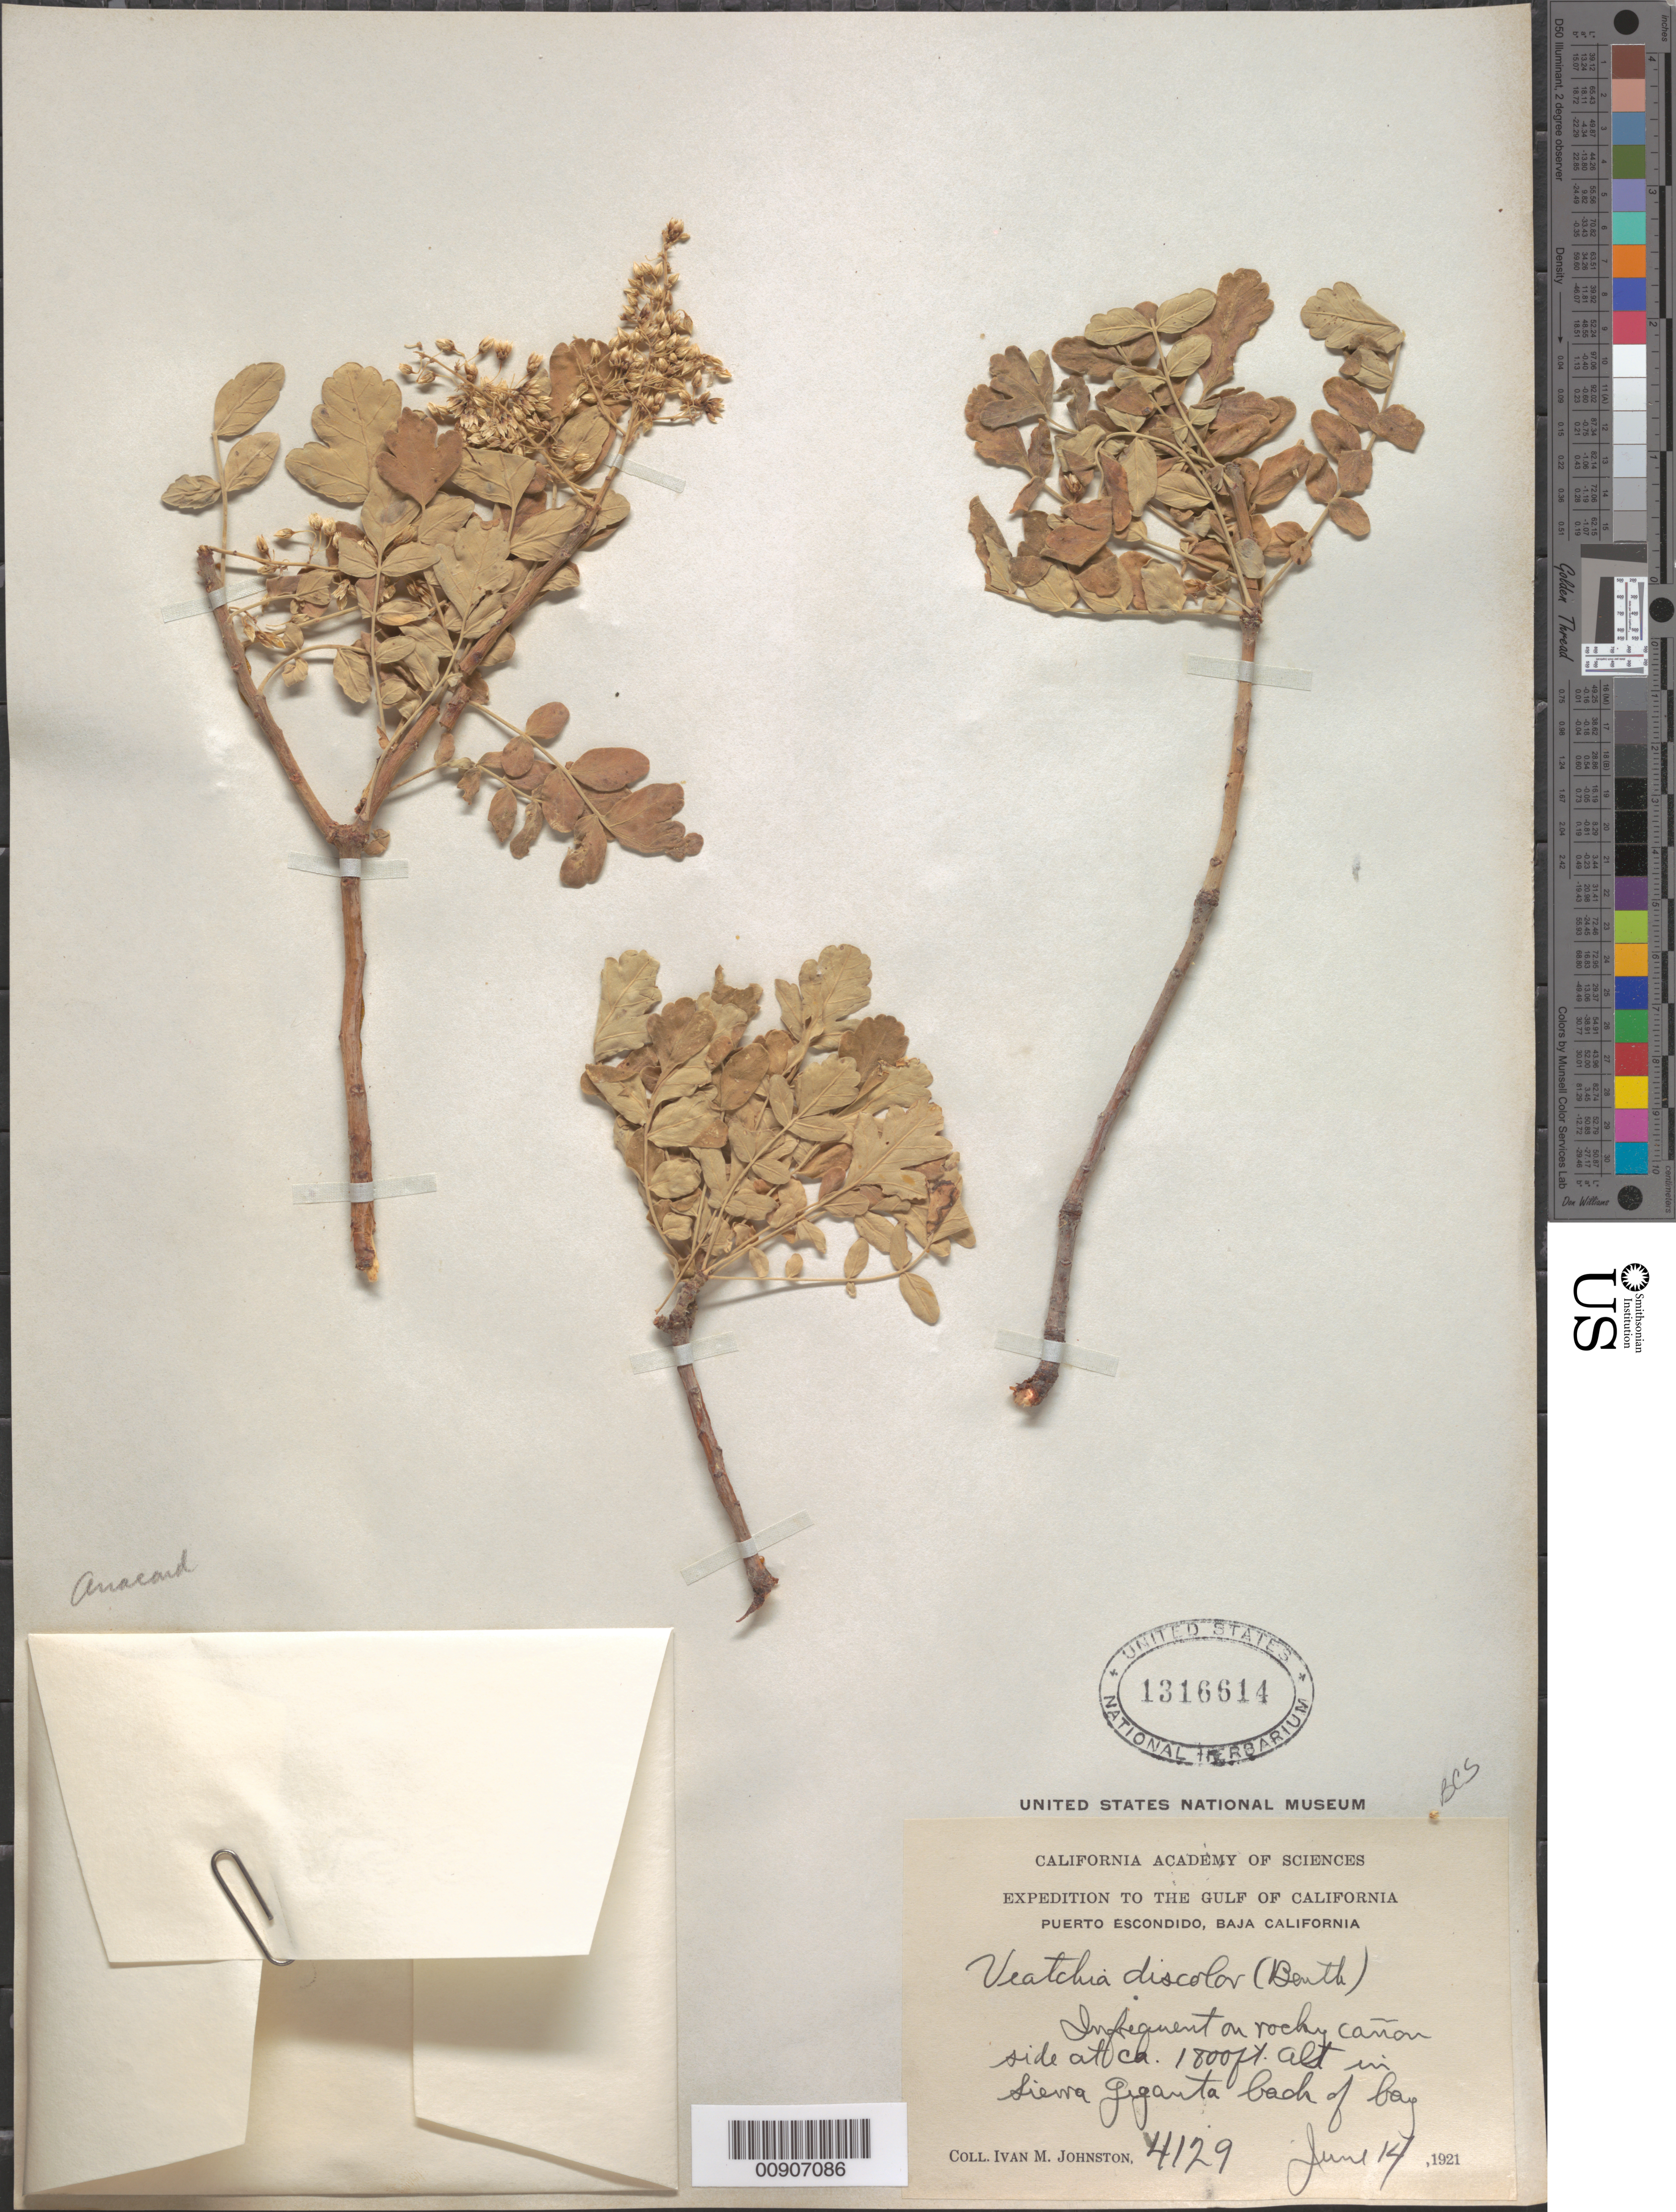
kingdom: Plantae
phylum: Tracheophyta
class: Magnoliopsida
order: Sapindales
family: Anacardiaceae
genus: Pachycormus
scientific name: Pachycormus discolor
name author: (Benth.) Coville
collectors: I.M. Johnston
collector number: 4129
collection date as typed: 14 Jun 1921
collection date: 1921-06-14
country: Mexico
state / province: Baja California Sur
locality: Puerto Escondido. In Sierra Giganta back of bay.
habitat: On rocky cañon side.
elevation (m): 549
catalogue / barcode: US 1316614